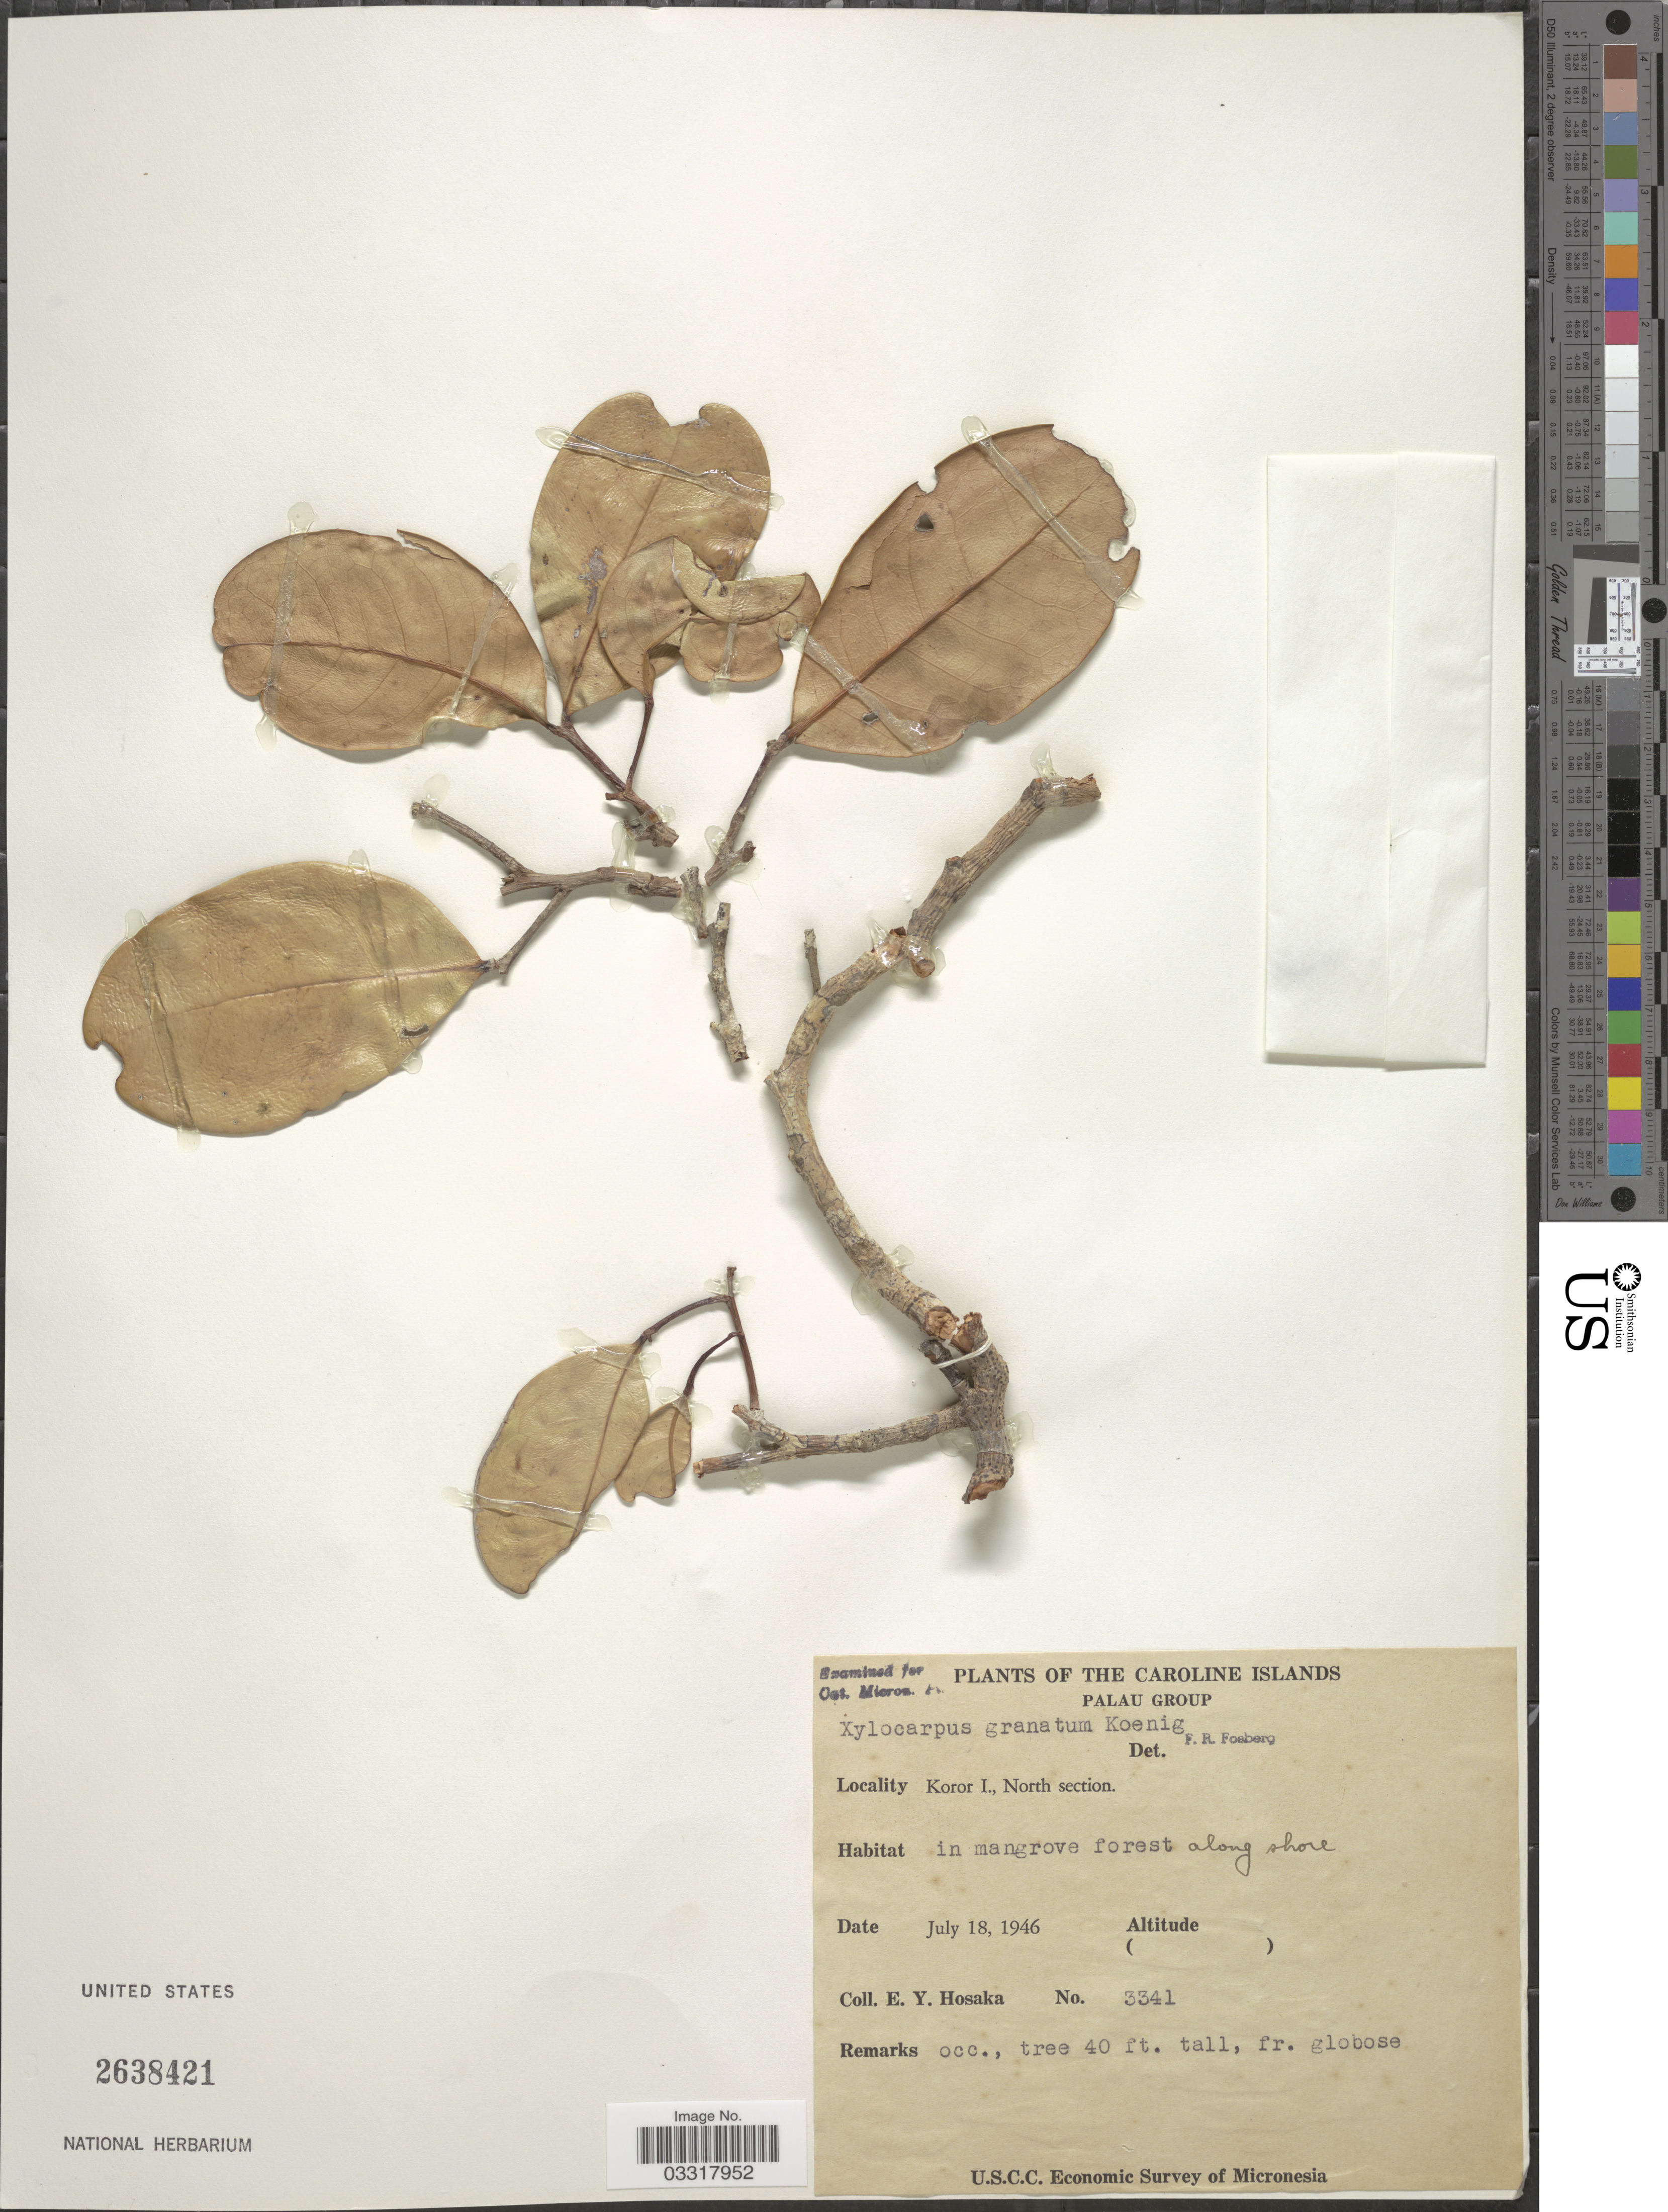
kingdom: Plantae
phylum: Tracheophyta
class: Magnoliopsida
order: Sapindales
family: Meliaceae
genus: Xylocarpus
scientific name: Xylocarpus granatum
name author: J. Koenig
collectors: E. Y. Hosaka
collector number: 3341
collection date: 1946-07-18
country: Palau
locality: Caroline Islands. Palau Group. Koror I., North section.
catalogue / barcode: US 2638421